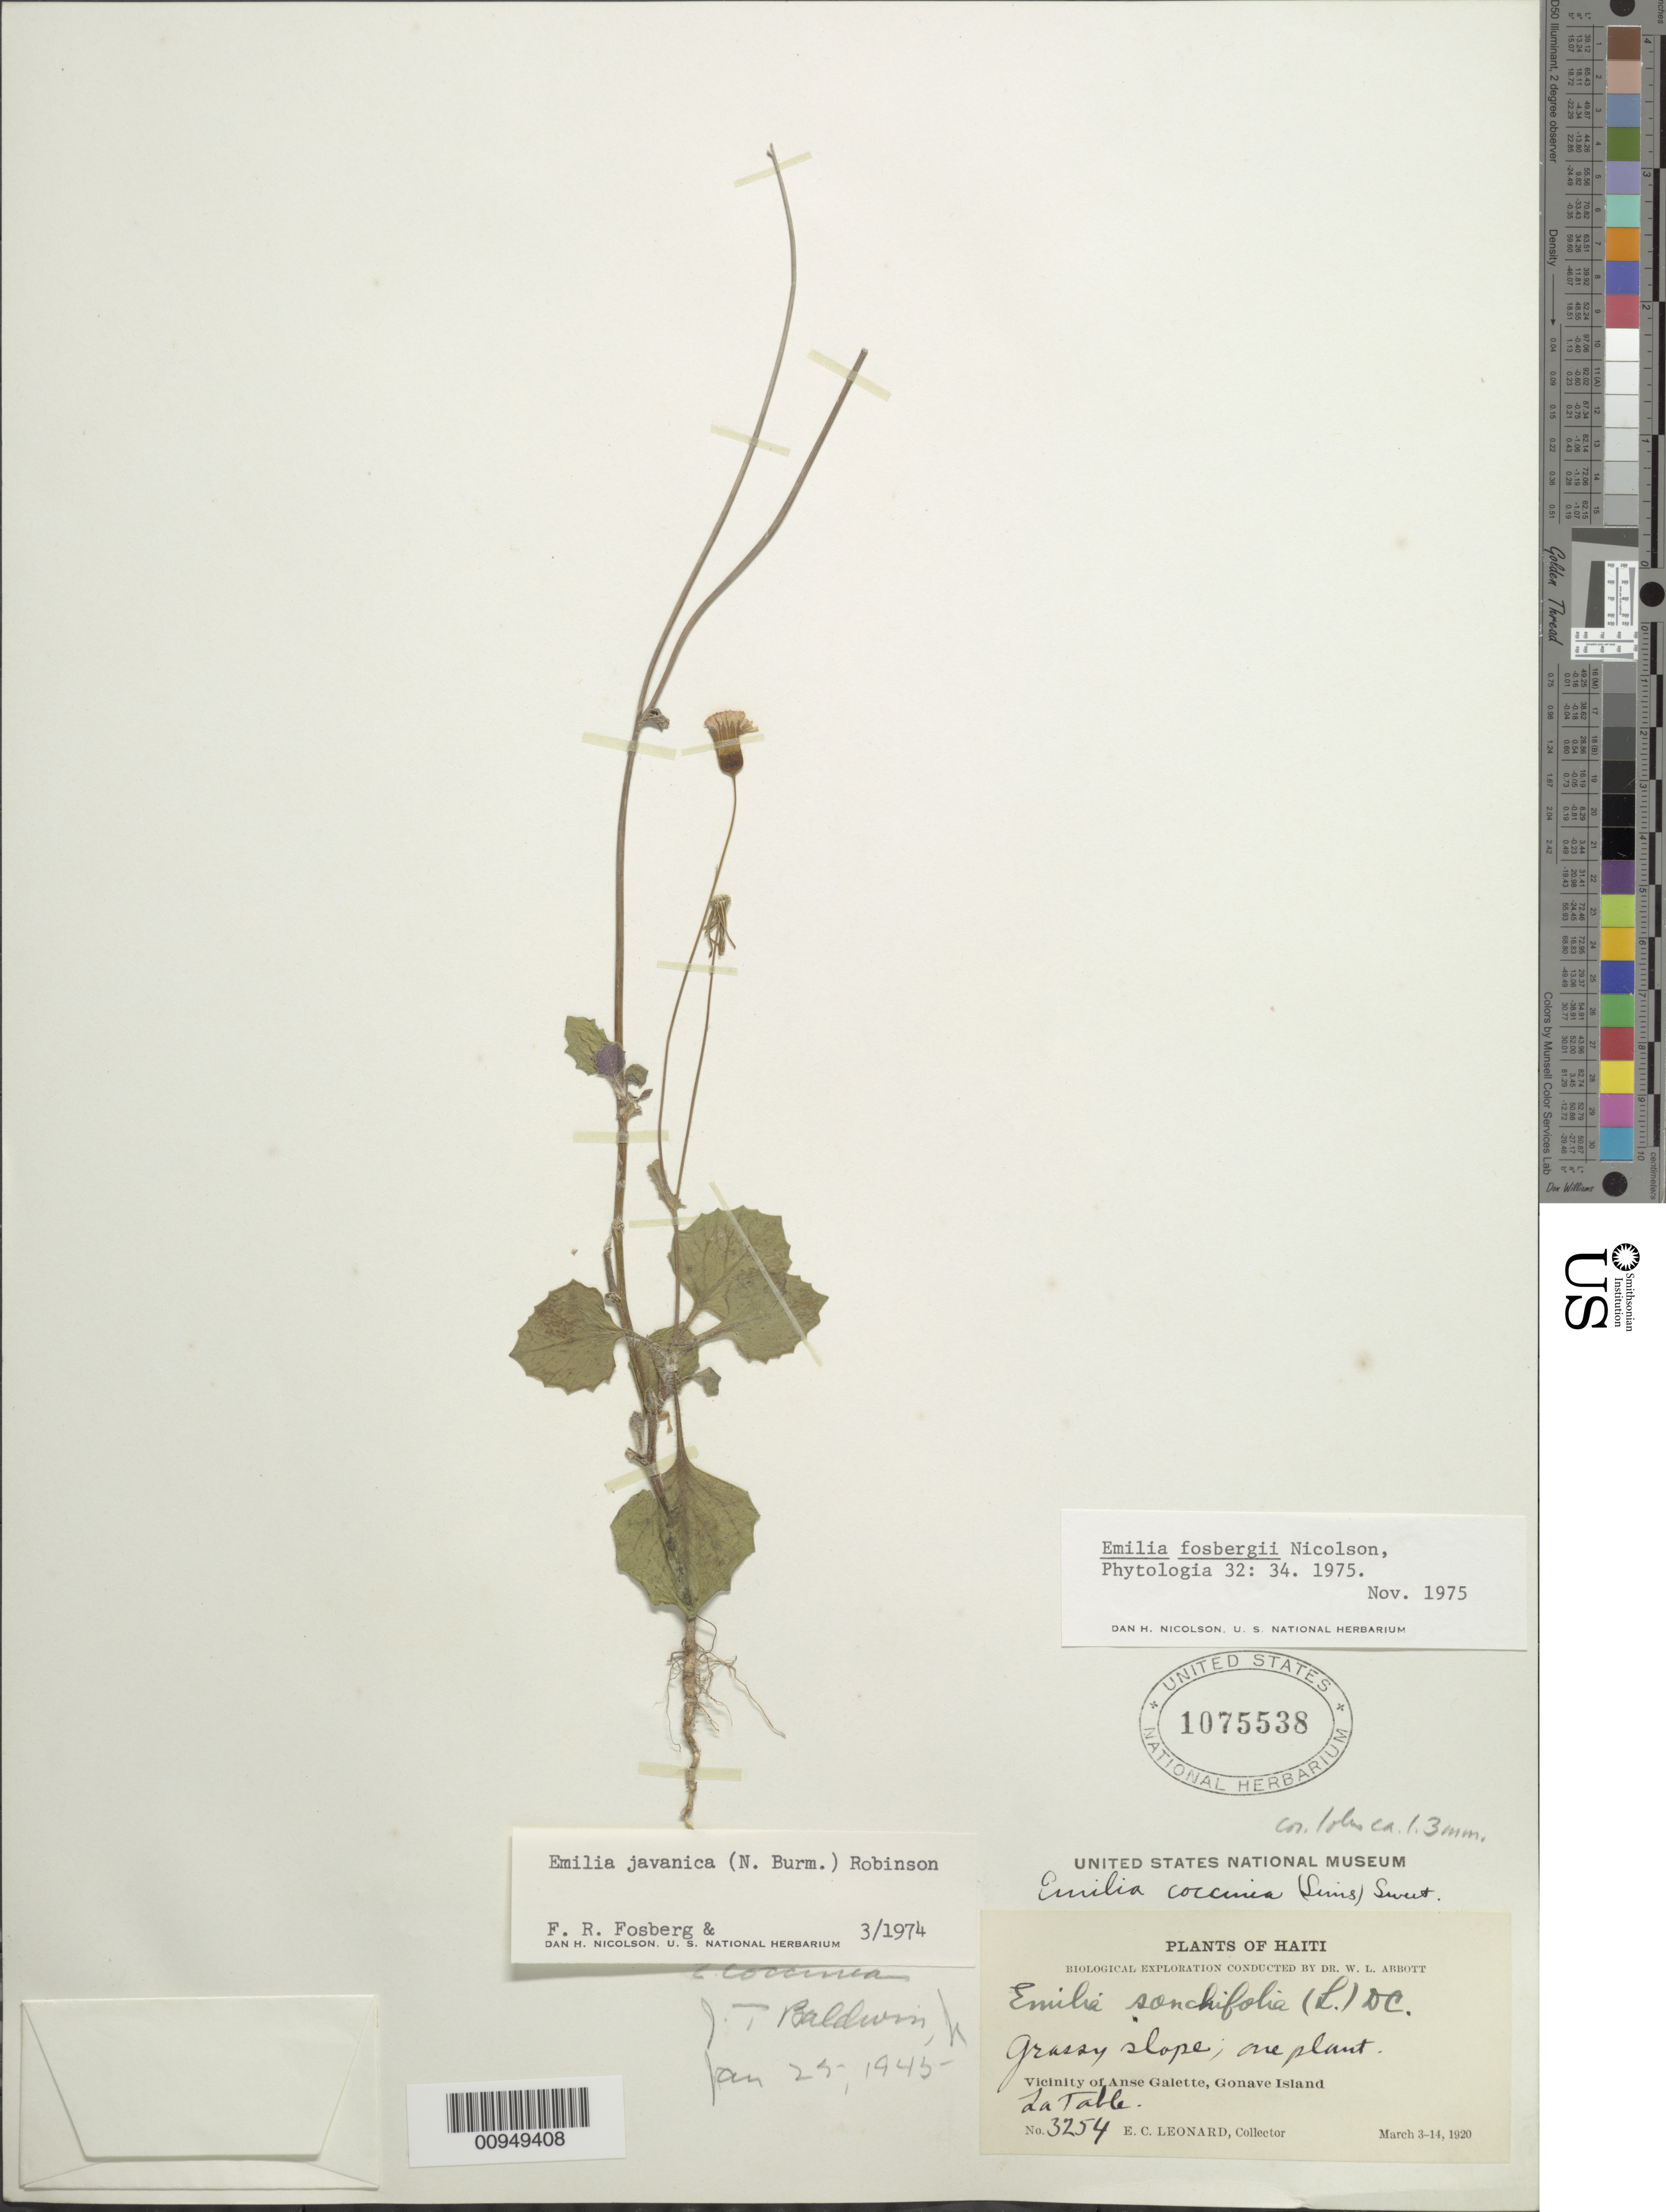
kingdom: Plantae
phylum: Tracheophyta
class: Magnoliopsida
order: Asterales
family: Asteraceae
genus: Emilia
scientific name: Emilia fosbergii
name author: Nicolson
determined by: Nicolson, Dan H.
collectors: E. C. Leonard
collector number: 3254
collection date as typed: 03 Mar 1920 to 14 Mar 1920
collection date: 1920-03-03/1920-03-14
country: Haiti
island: Gonave I.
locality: Slope, vicinity of Anse Galette, La Table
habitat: Grassy slope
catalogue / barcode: US 1075538